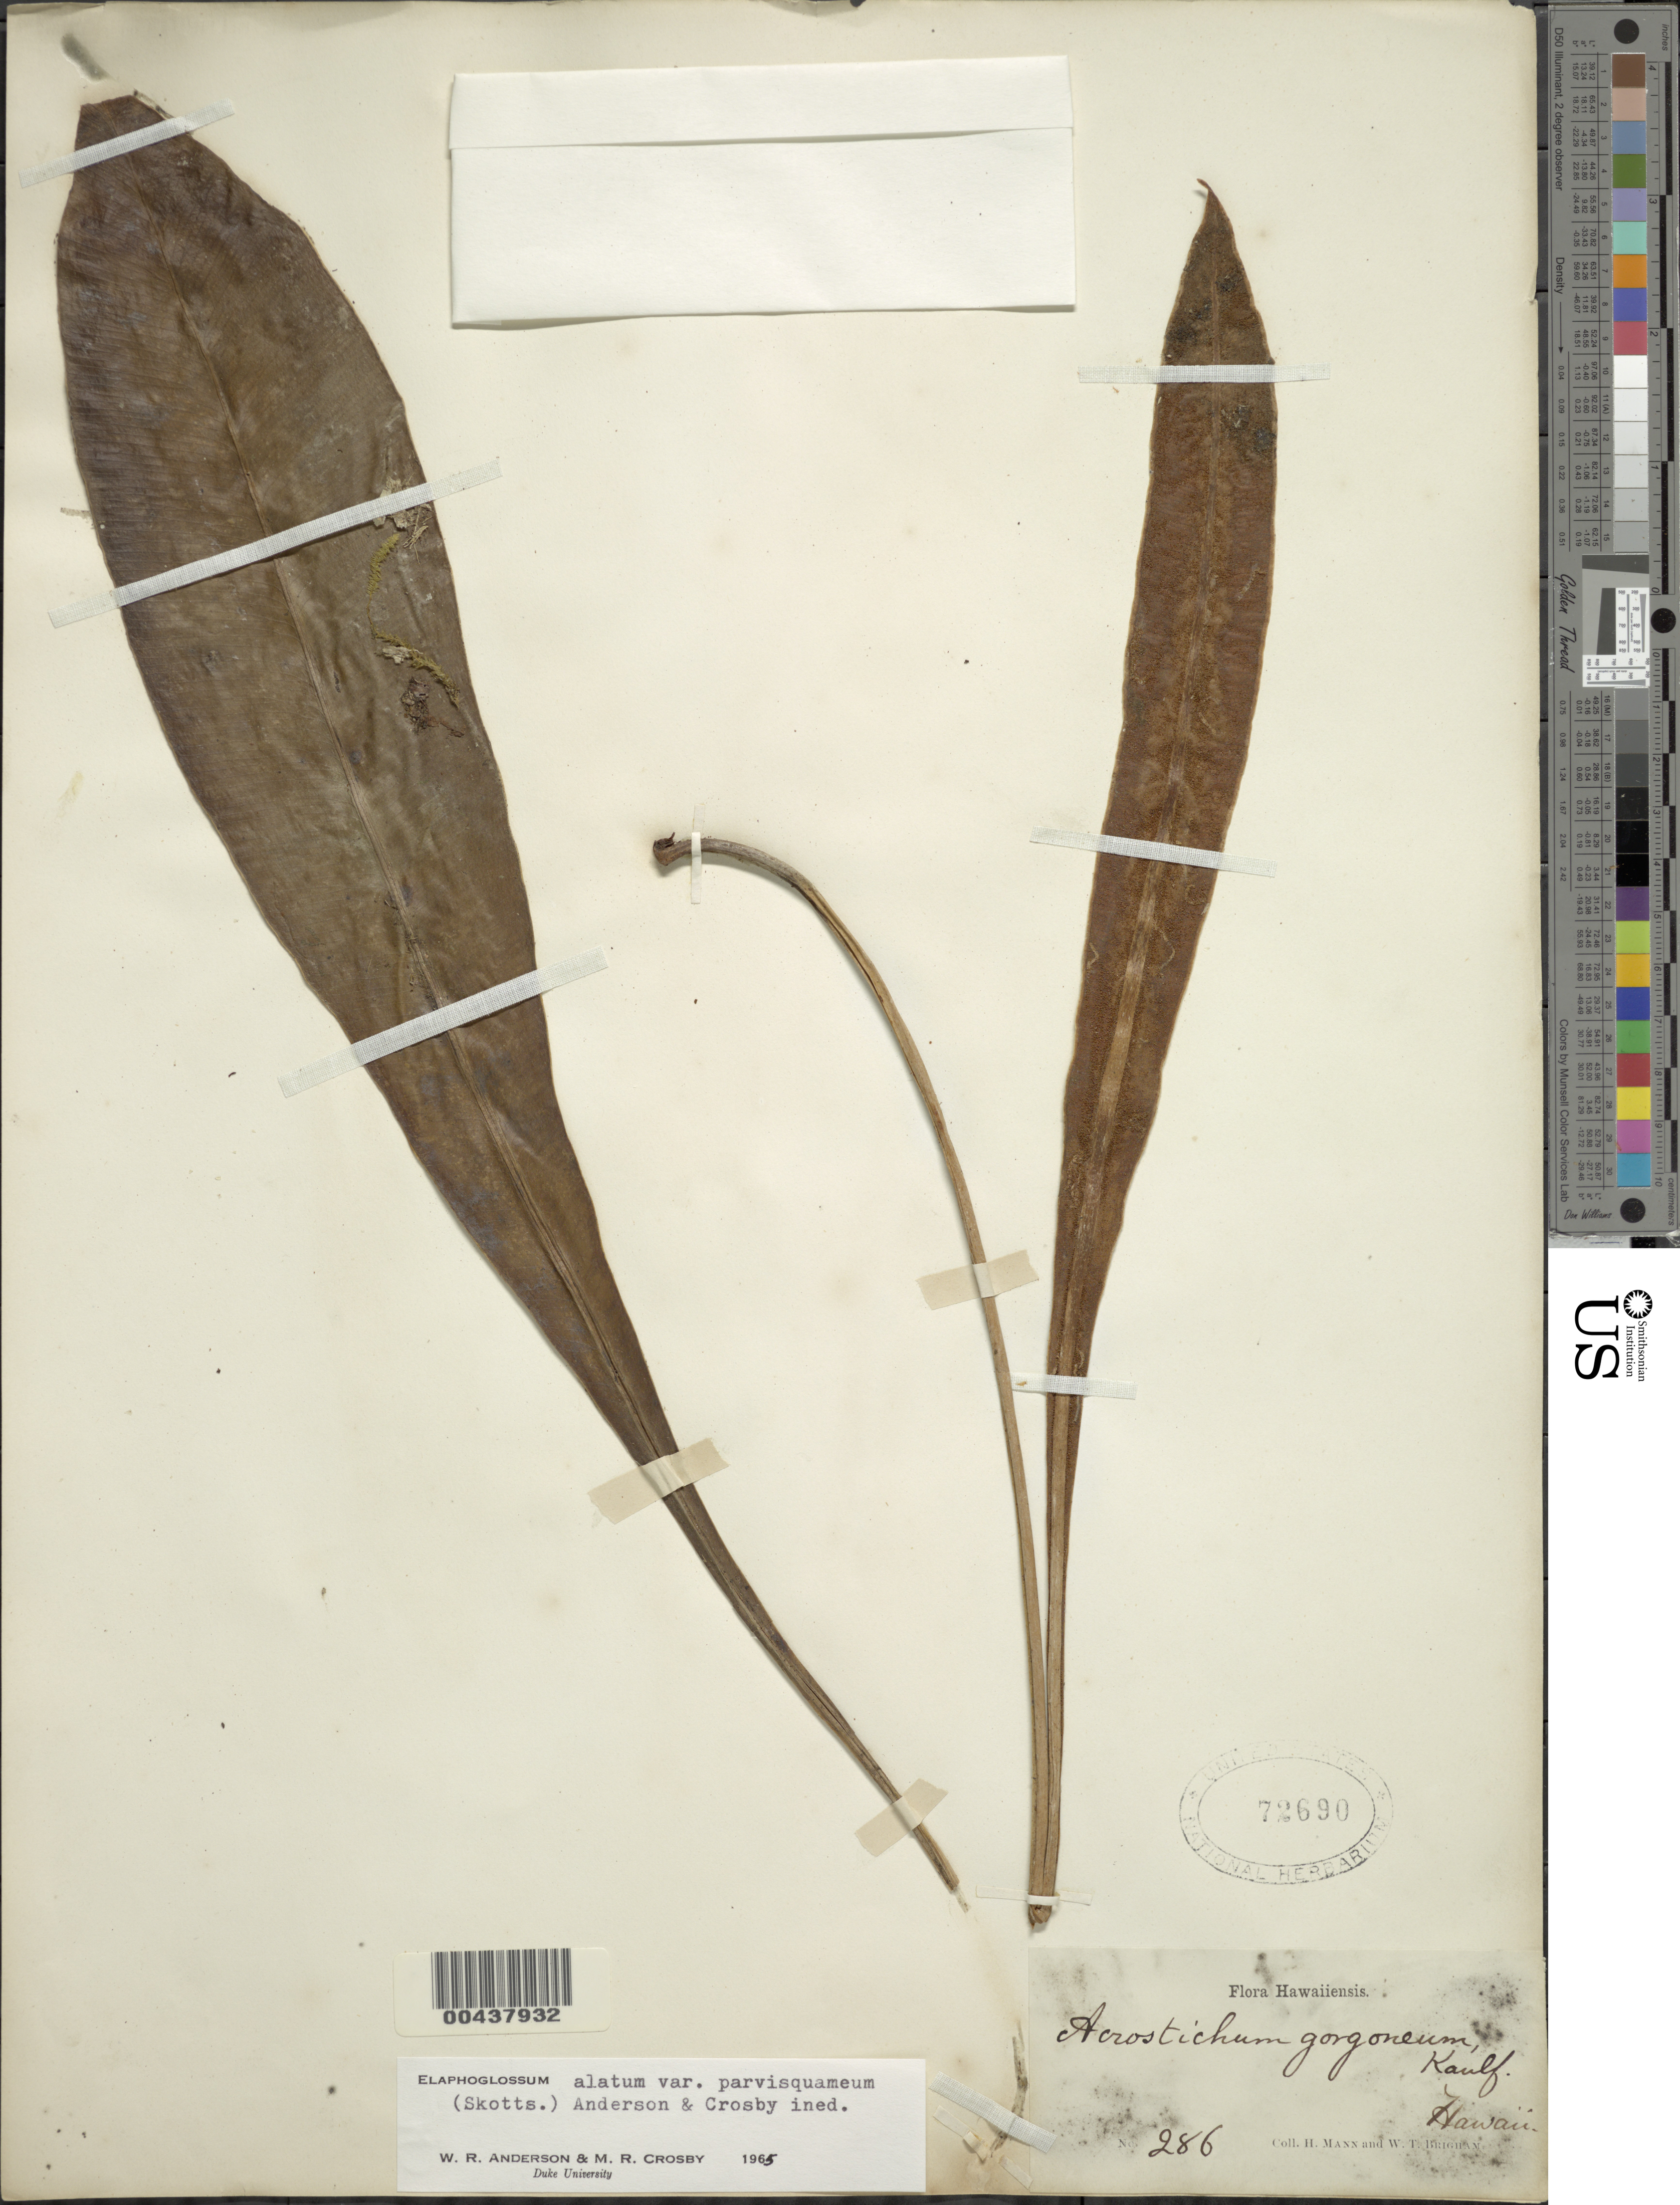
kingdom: Plantae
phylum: Tracheophyta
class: Polypodiopsida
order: Polypodiales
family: Dryopteridaceae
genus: Elaphoglossum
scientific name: Elaphoglossum parvisquameum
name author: Skottsb.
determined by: Wagner, W. L., (BOT), Smithsonian Institution - National Museum of Natural History (UNITED STATES)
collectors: H. Mann & W. T. Brigham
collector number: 286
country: United States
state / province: Hawaii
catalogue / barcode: US 72690